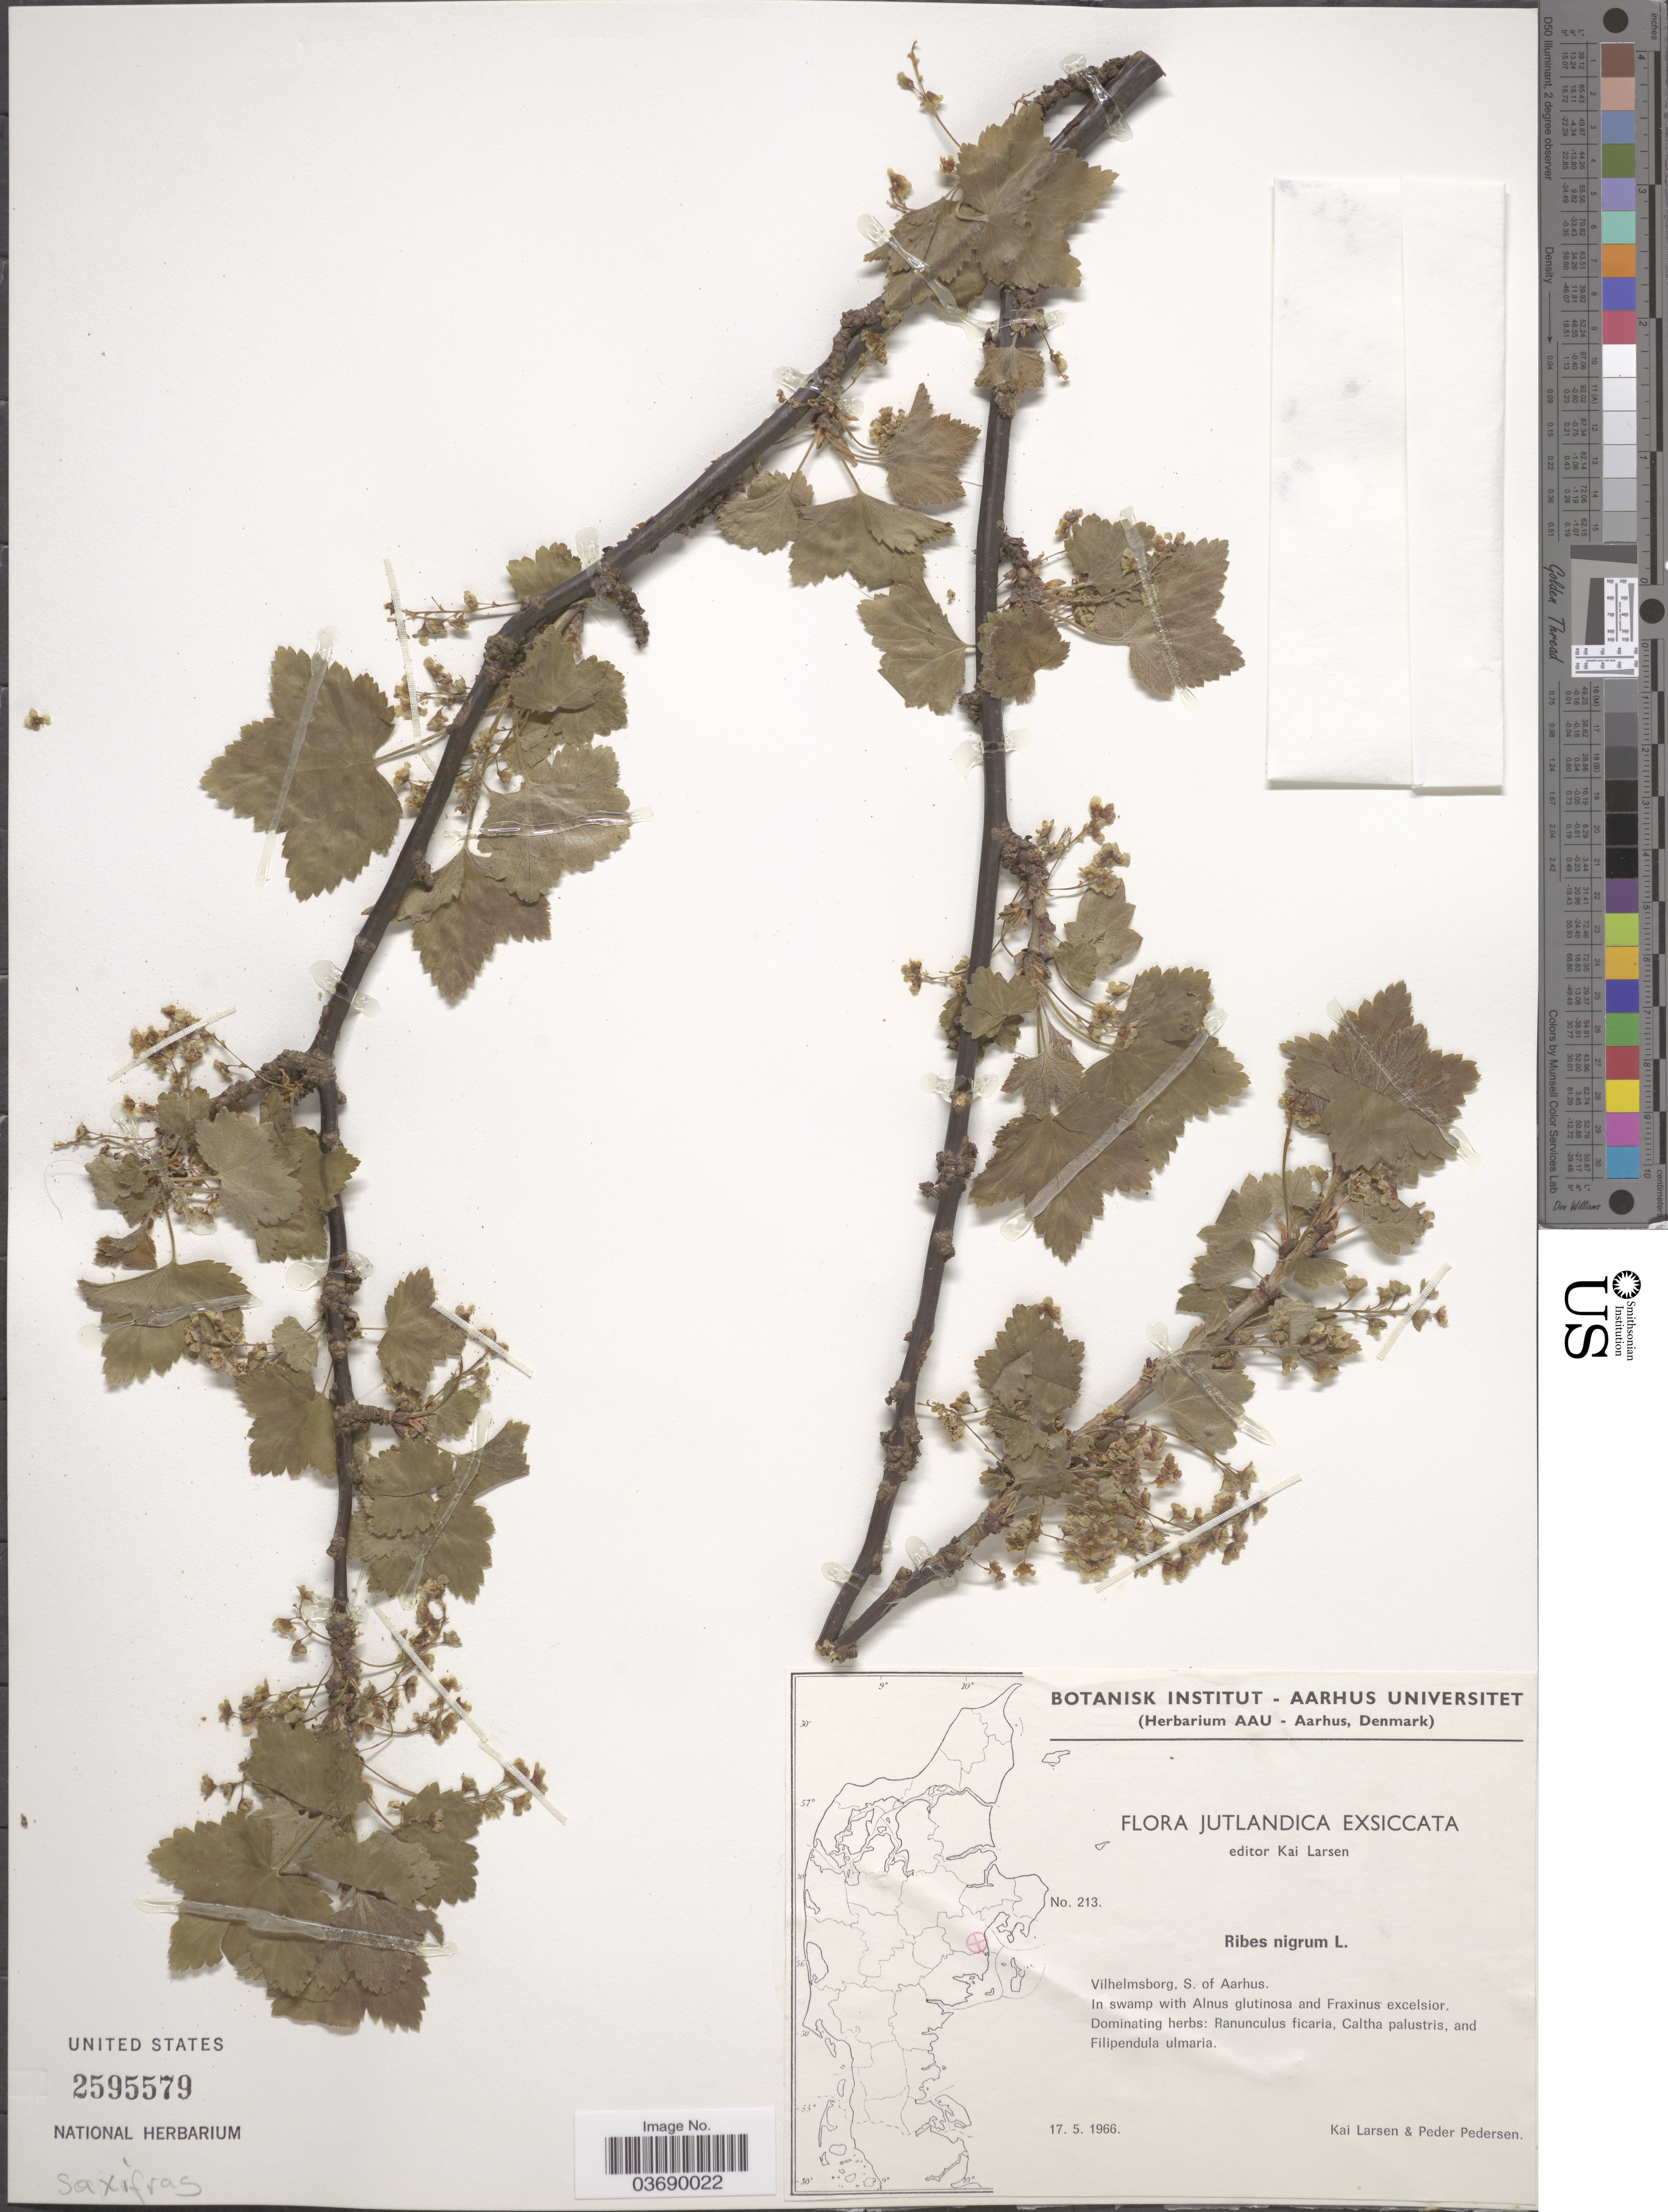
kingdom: Plantae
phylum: Tracheophyta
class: Magnoliopsida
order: Saxifragales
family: Grossulariaceae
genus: Ribes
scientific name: Ribes nigrum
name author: L.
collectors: K. Larsen & P. Pedersen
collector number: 213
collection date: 1966-05-17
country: Denmark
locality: Jutlandica. Vilhelmsborg, S. of Aarhus.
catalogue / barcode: US 2595579